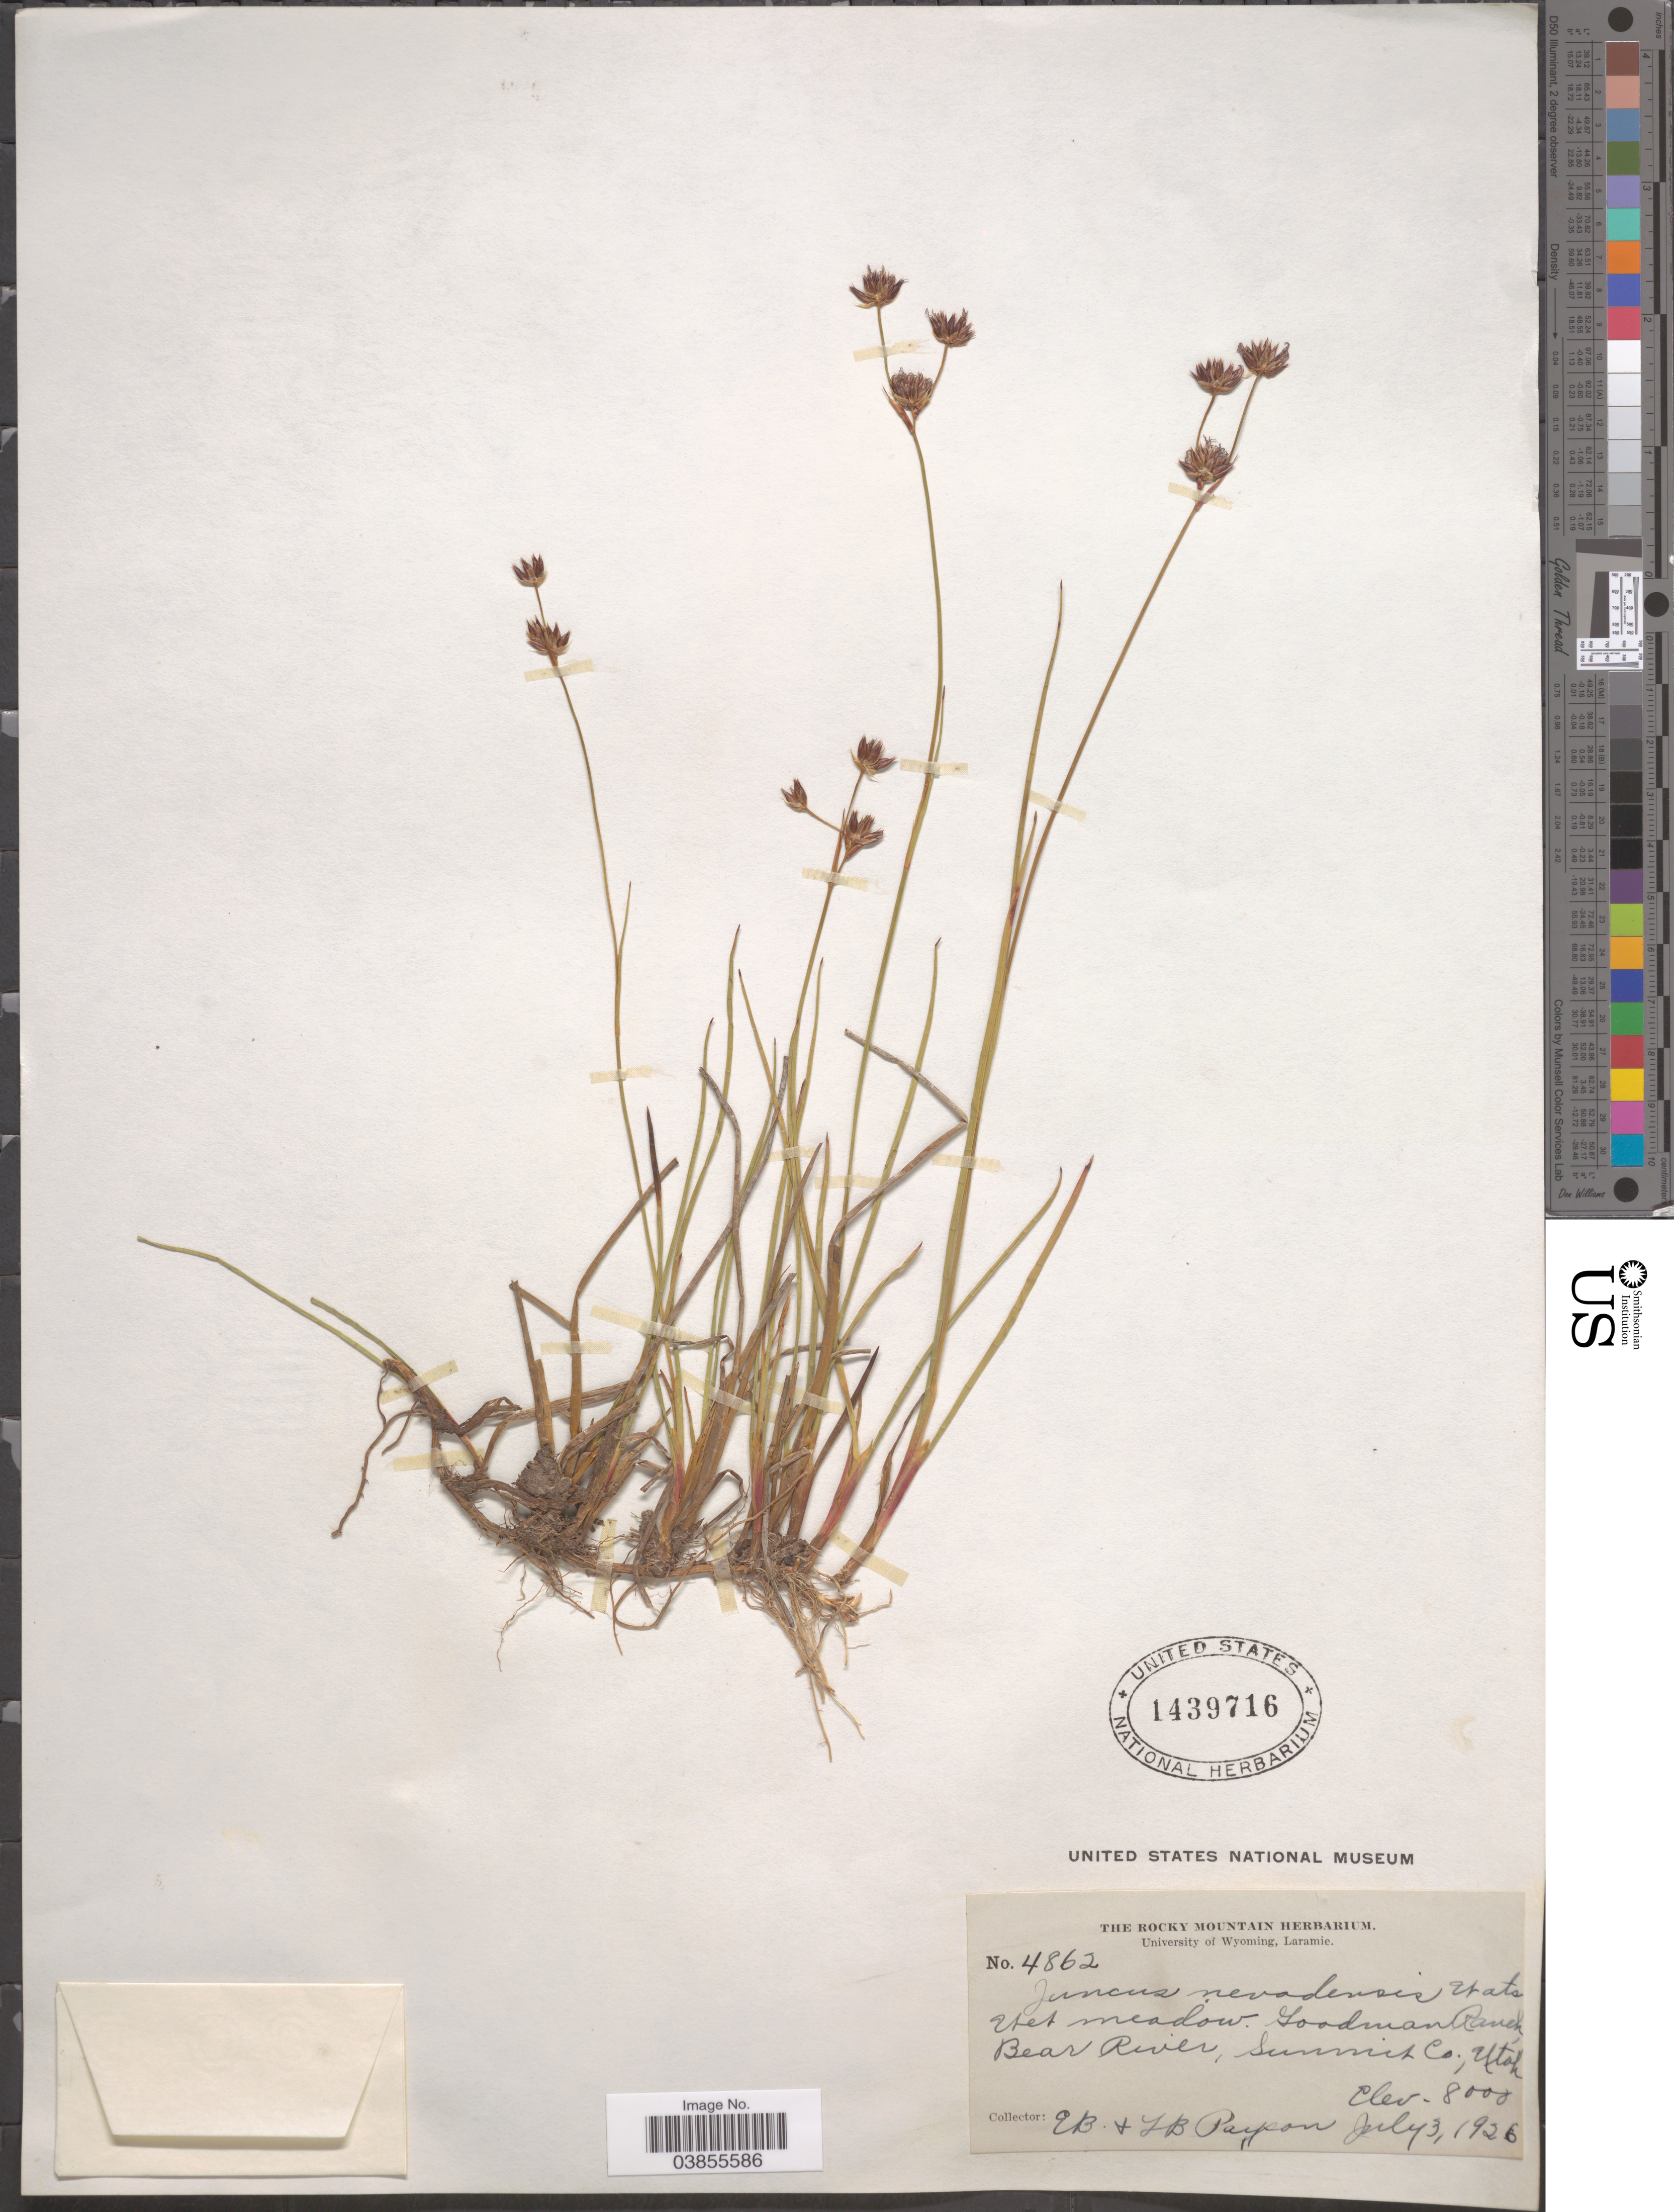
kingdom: Plantae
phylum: Tracheophyta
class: Liliopsida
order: Poales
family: Juncaceae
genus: Juncus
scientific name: Juncus nevadensis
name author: S. Watson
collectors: E. B. Payson & L. Payson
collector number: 4862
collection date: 1926-07-03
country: United States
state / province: Utah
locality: Goodman Ranch, Bear River, Summit Co.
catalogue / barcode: US 1439716